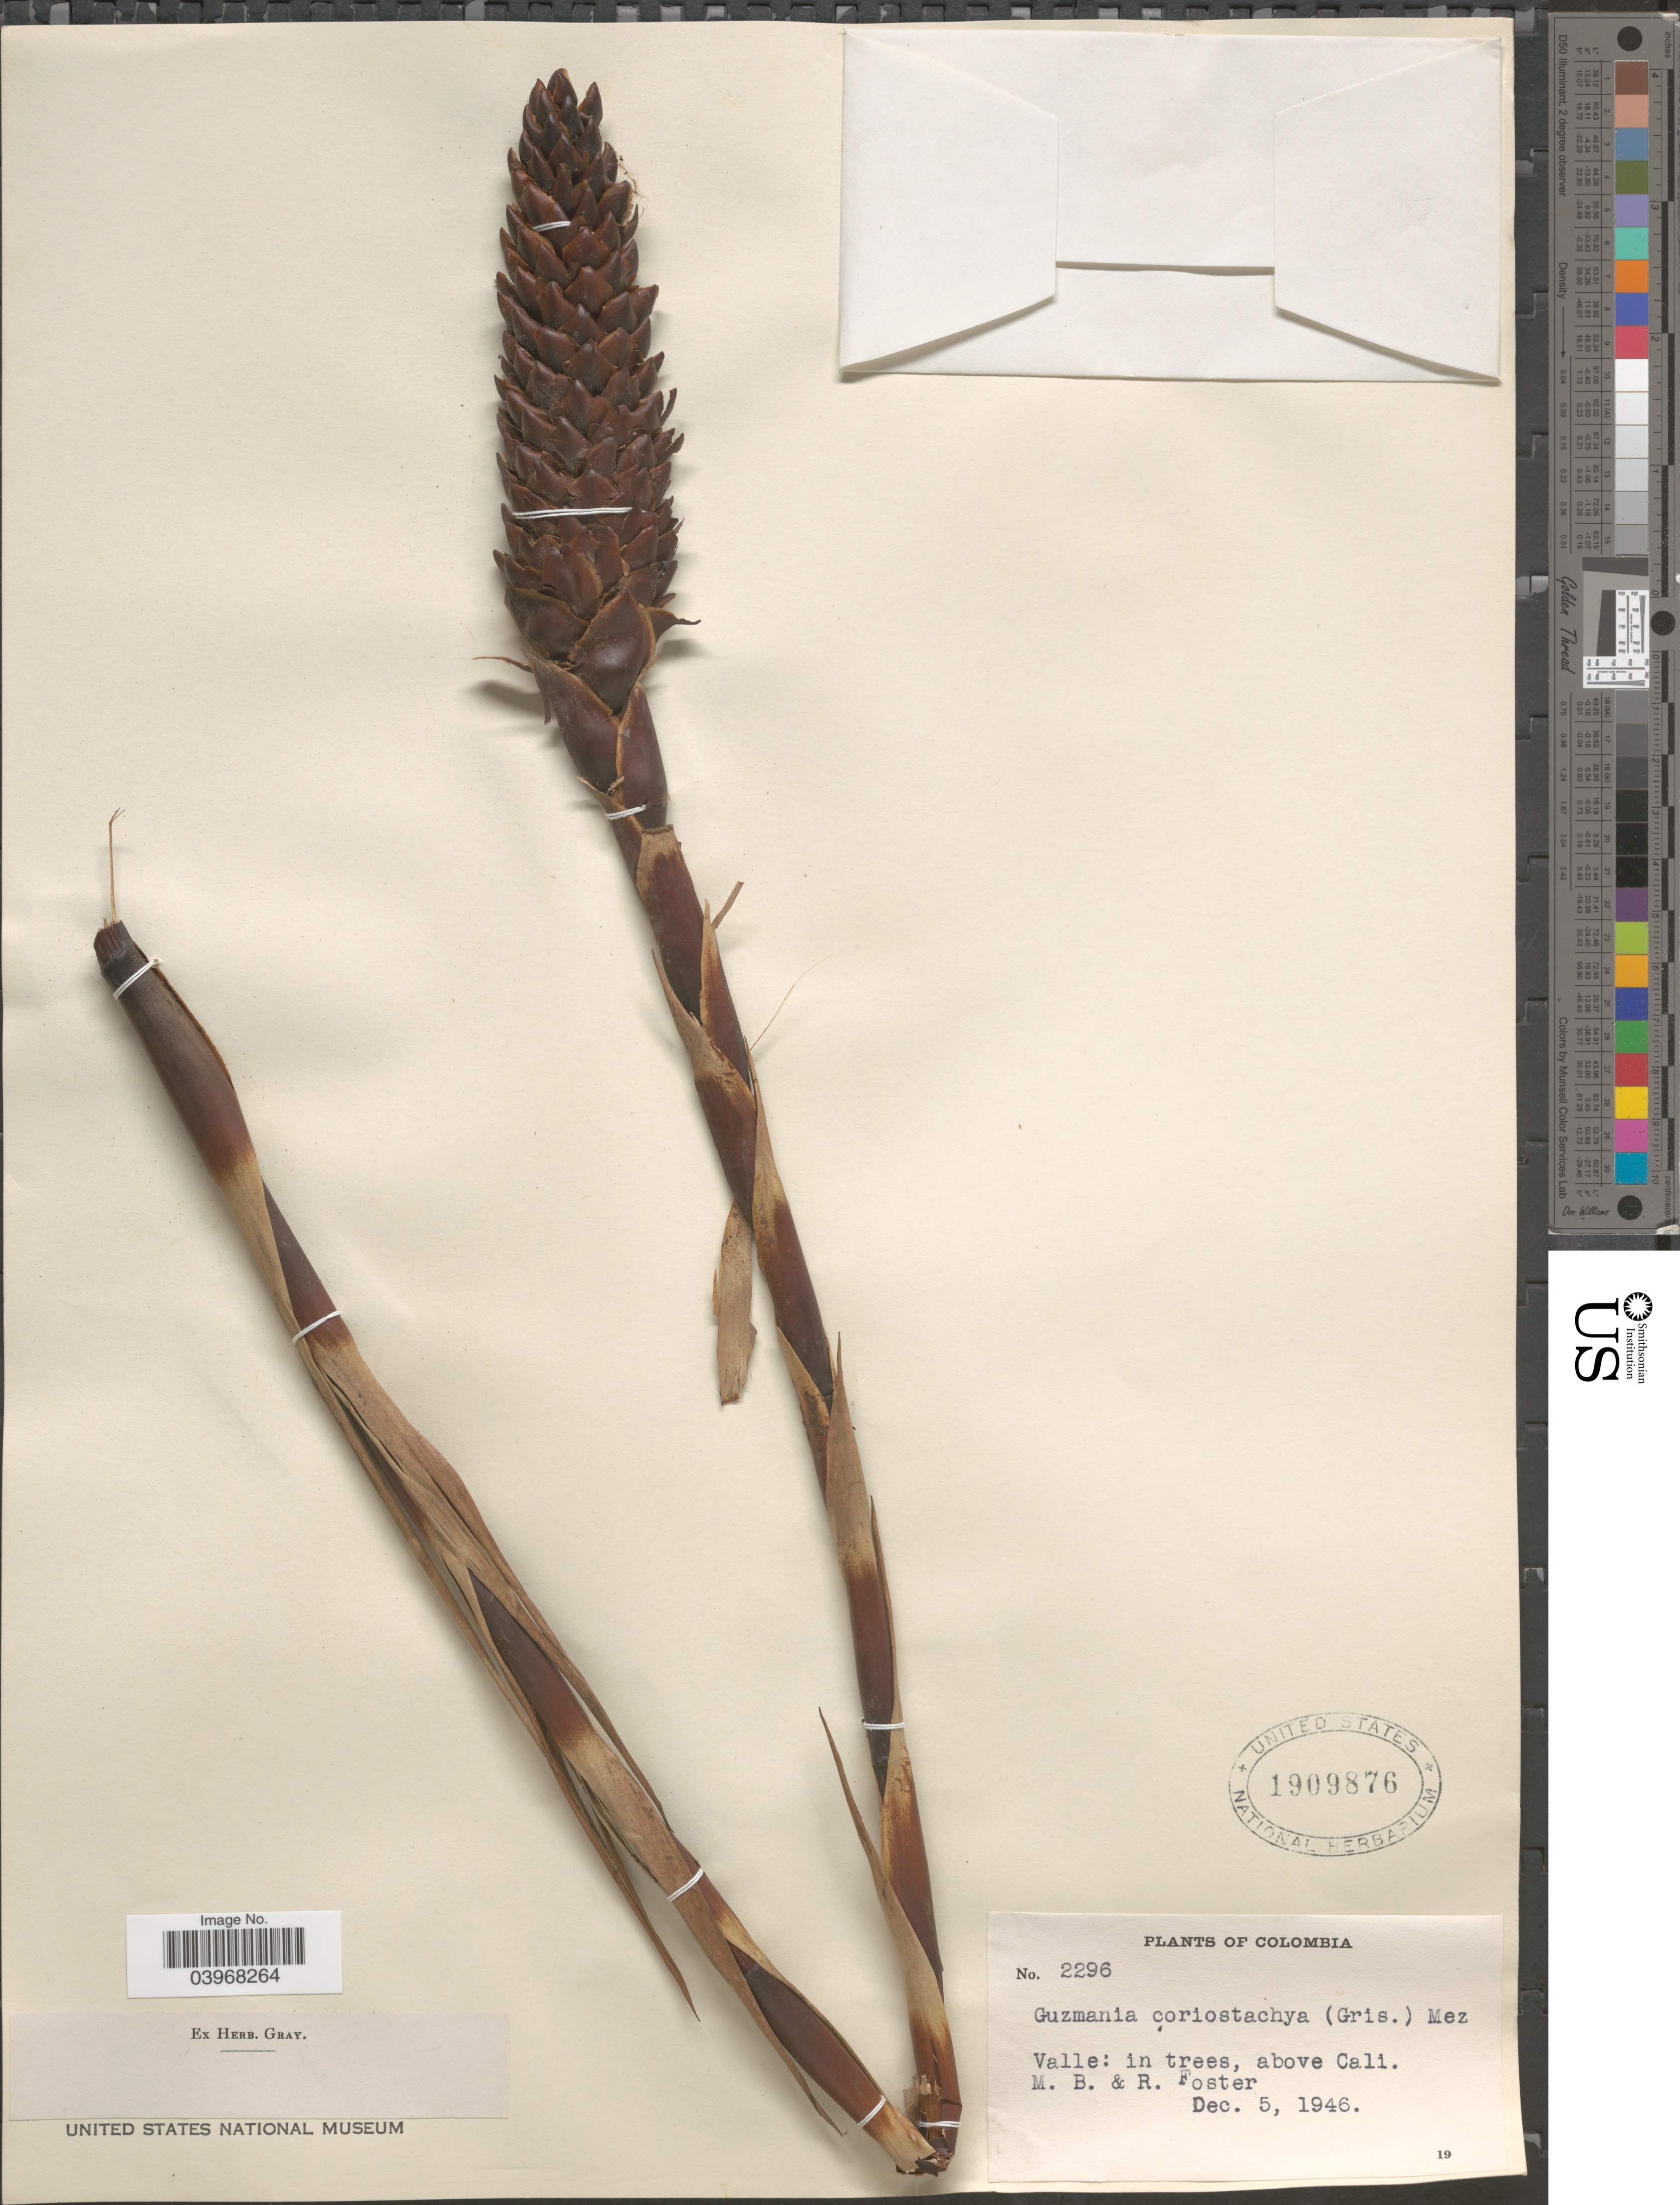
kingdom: Plantae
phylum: Tracheophyta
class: Liliopsida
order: Poales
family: Bromeliaceae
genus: Guzmania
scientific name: Guzmania coriostachya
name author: (Griseb.) Mez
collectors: M. B. Foster & R. Foster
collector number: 2296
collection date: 1946-12-05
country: Colombia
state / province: Valle del Cauca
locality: Valle: in trees, above Cali.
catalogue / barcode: US 1909876